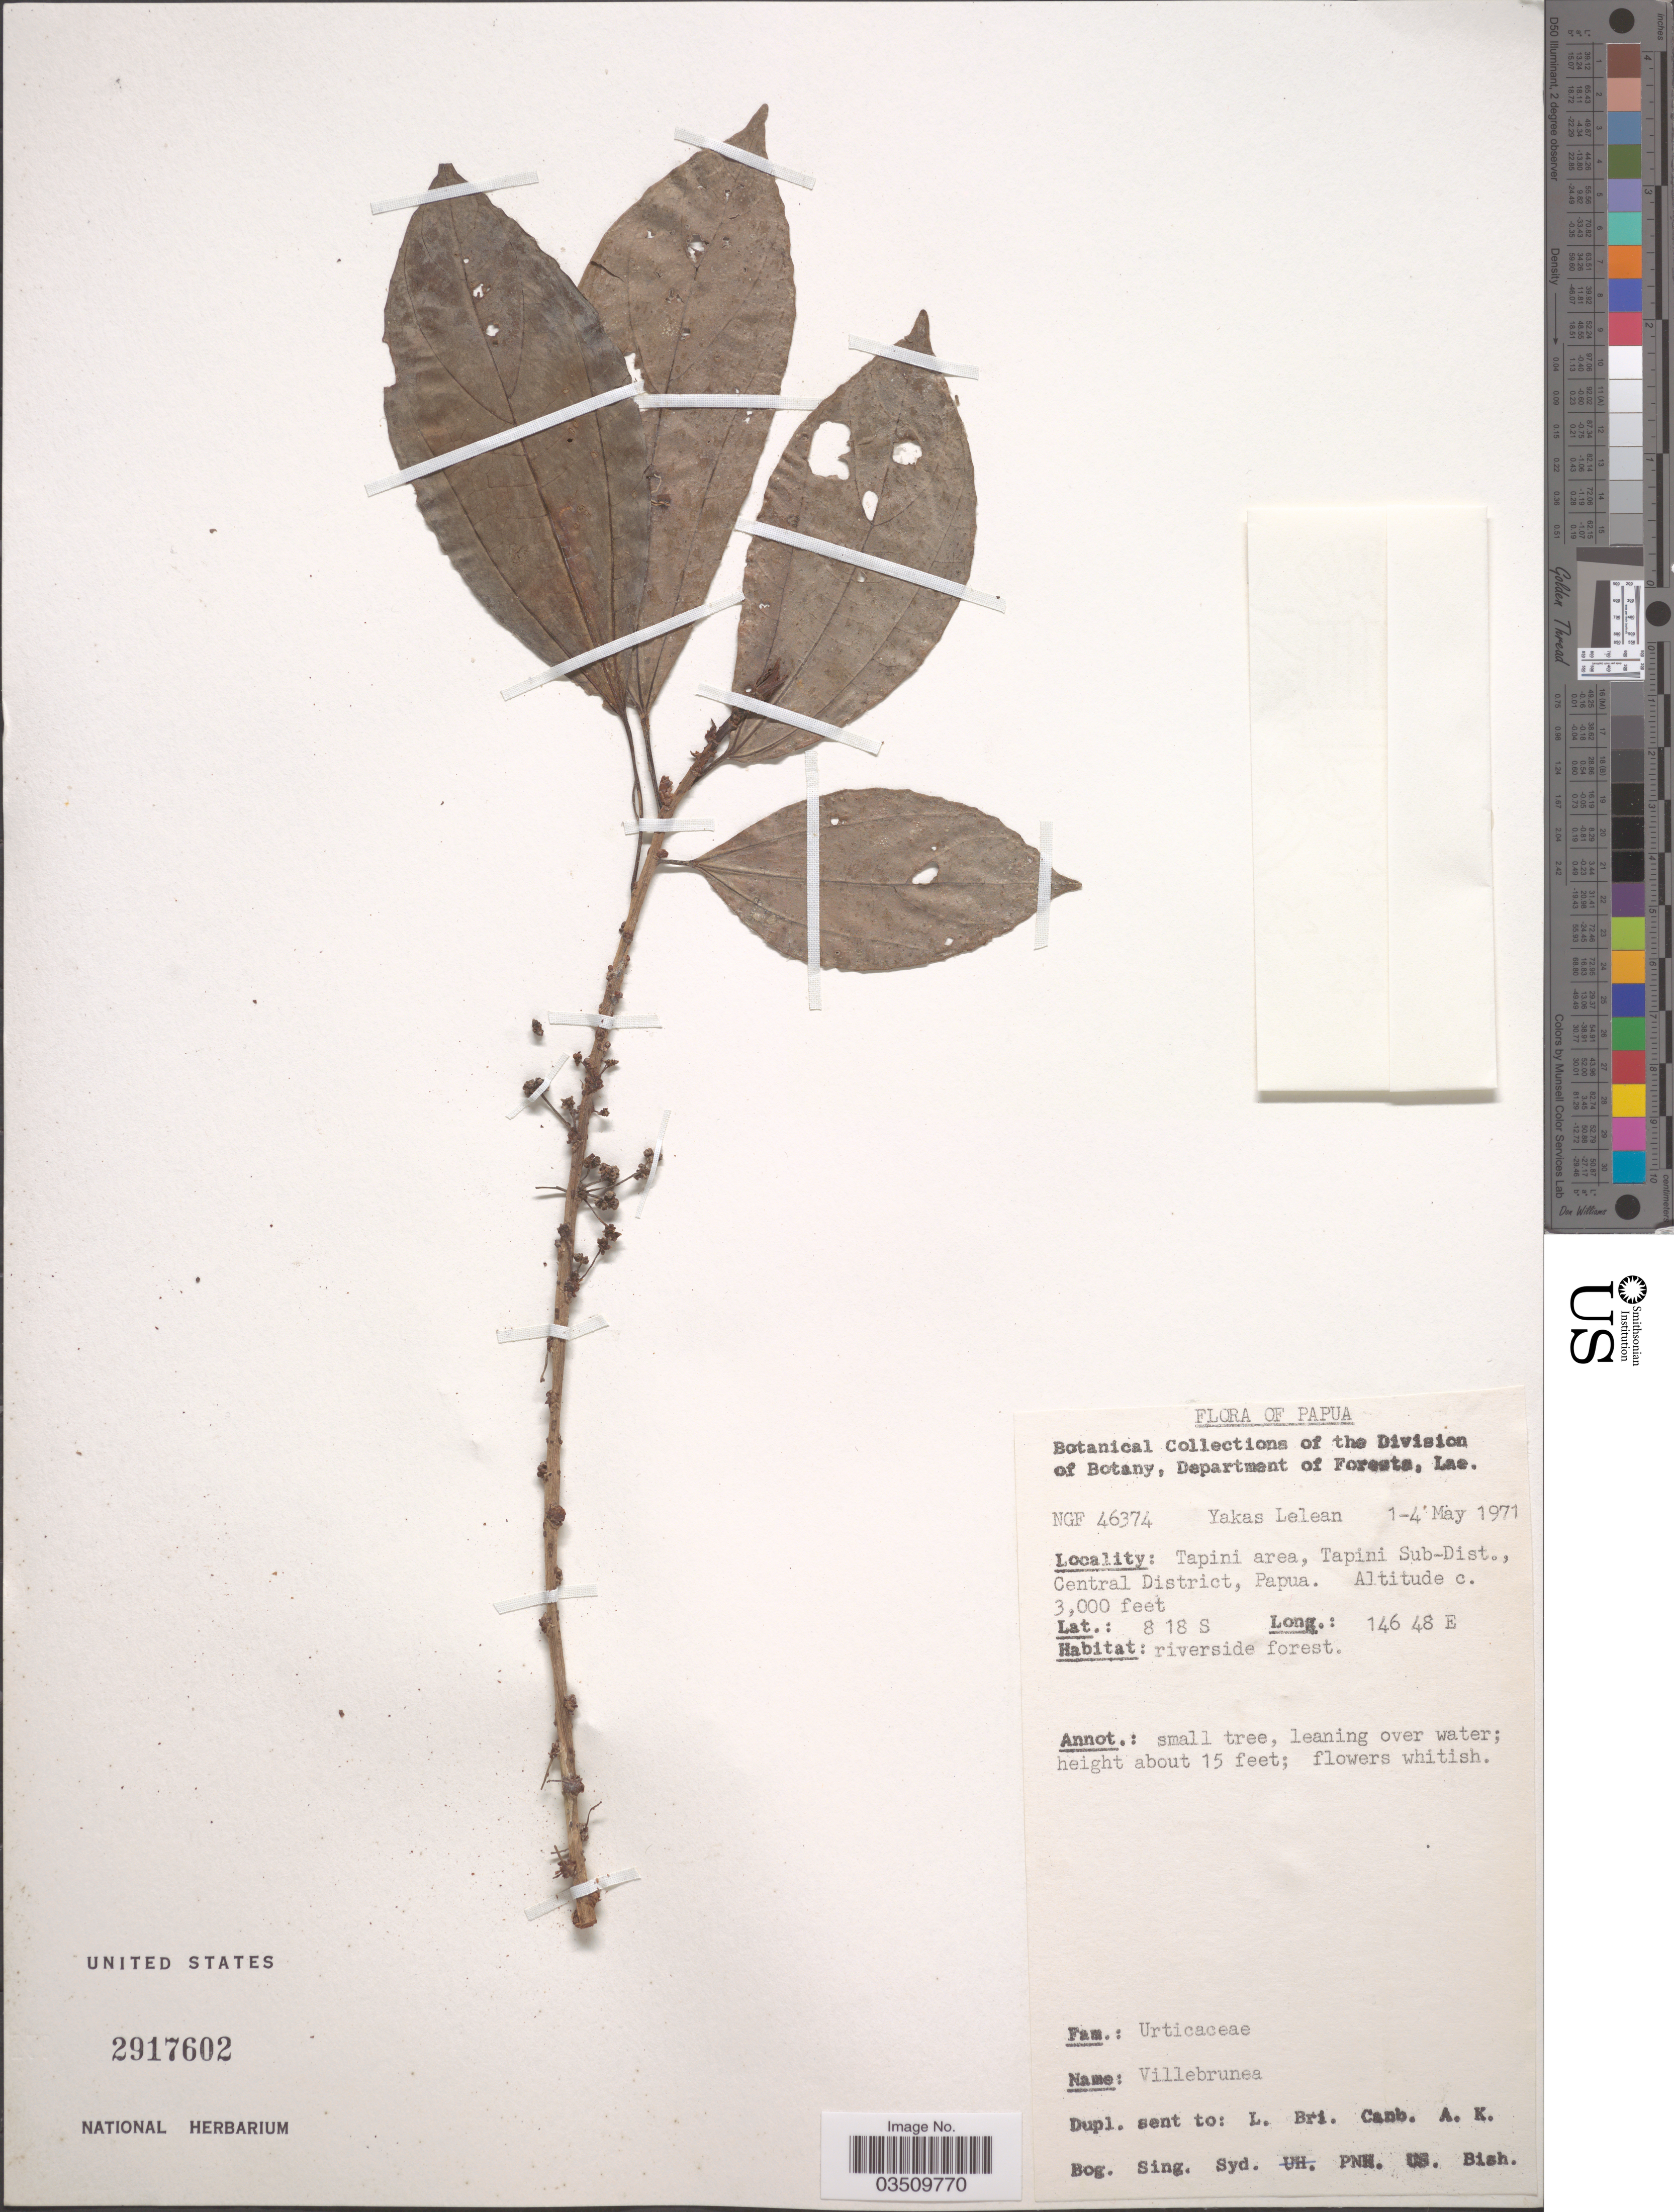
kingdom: Plantae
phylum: Tracheophyta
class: Magnoliopsida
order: Rosales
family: Urticaceae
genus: Oreocnide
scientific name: Oreocnide trinervis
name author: (Wedd.) Miq.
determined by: Frodin, D. G.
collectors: Y. Lelean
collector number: NGF46374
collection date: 1971-05-01/1971-05-04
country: Papua New Guinea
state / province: Central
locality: Tapini area, Tapini Sub-Dist., Central District, Papua.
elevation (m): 914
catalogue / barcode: US 2917602